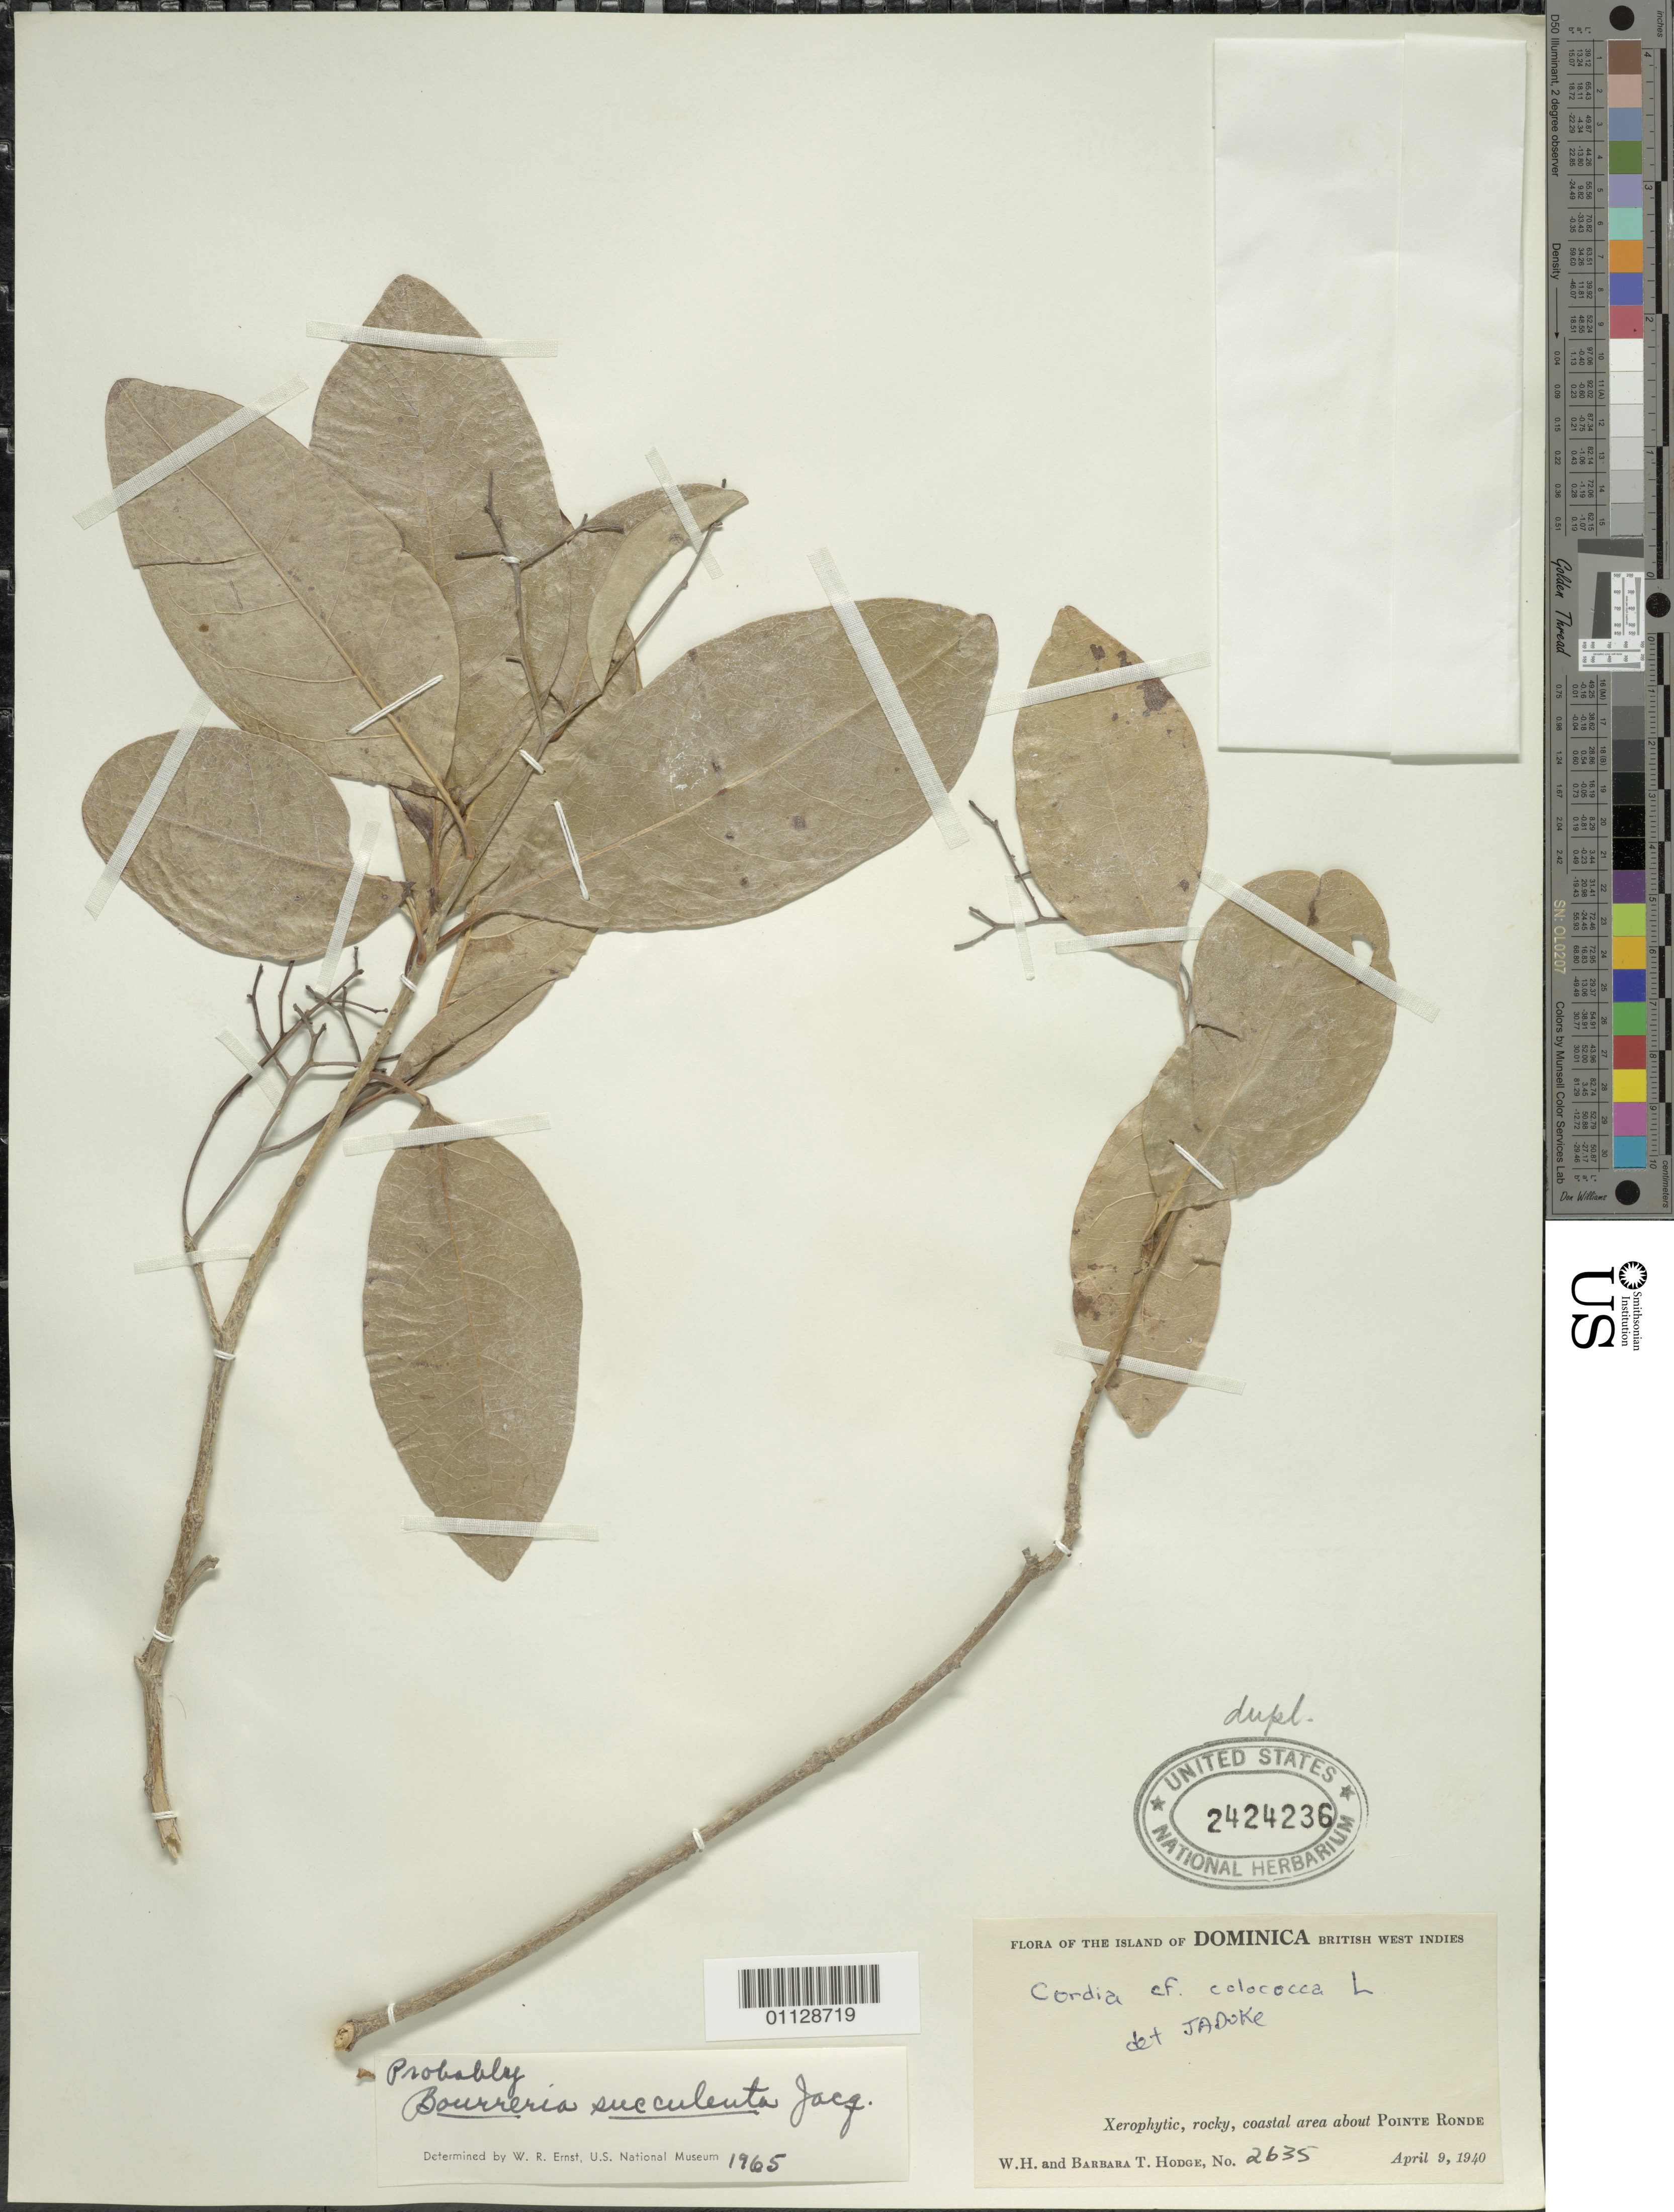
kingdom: Plantae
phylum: Tracheophyta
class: Magnoliopsida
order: Boraginales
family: Ehretiaceae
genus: Bourreria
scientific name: Bourreria succulenta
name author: Jacq.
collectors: W. Hodge & B. Hodge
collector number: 2635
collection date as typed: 09 Apr 1940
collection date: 1940-04-09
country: Dominica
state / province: St. John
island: Dominica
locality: Xerophytic, rocky, coastal area about Pointe Ronde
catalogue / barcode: US 2424236